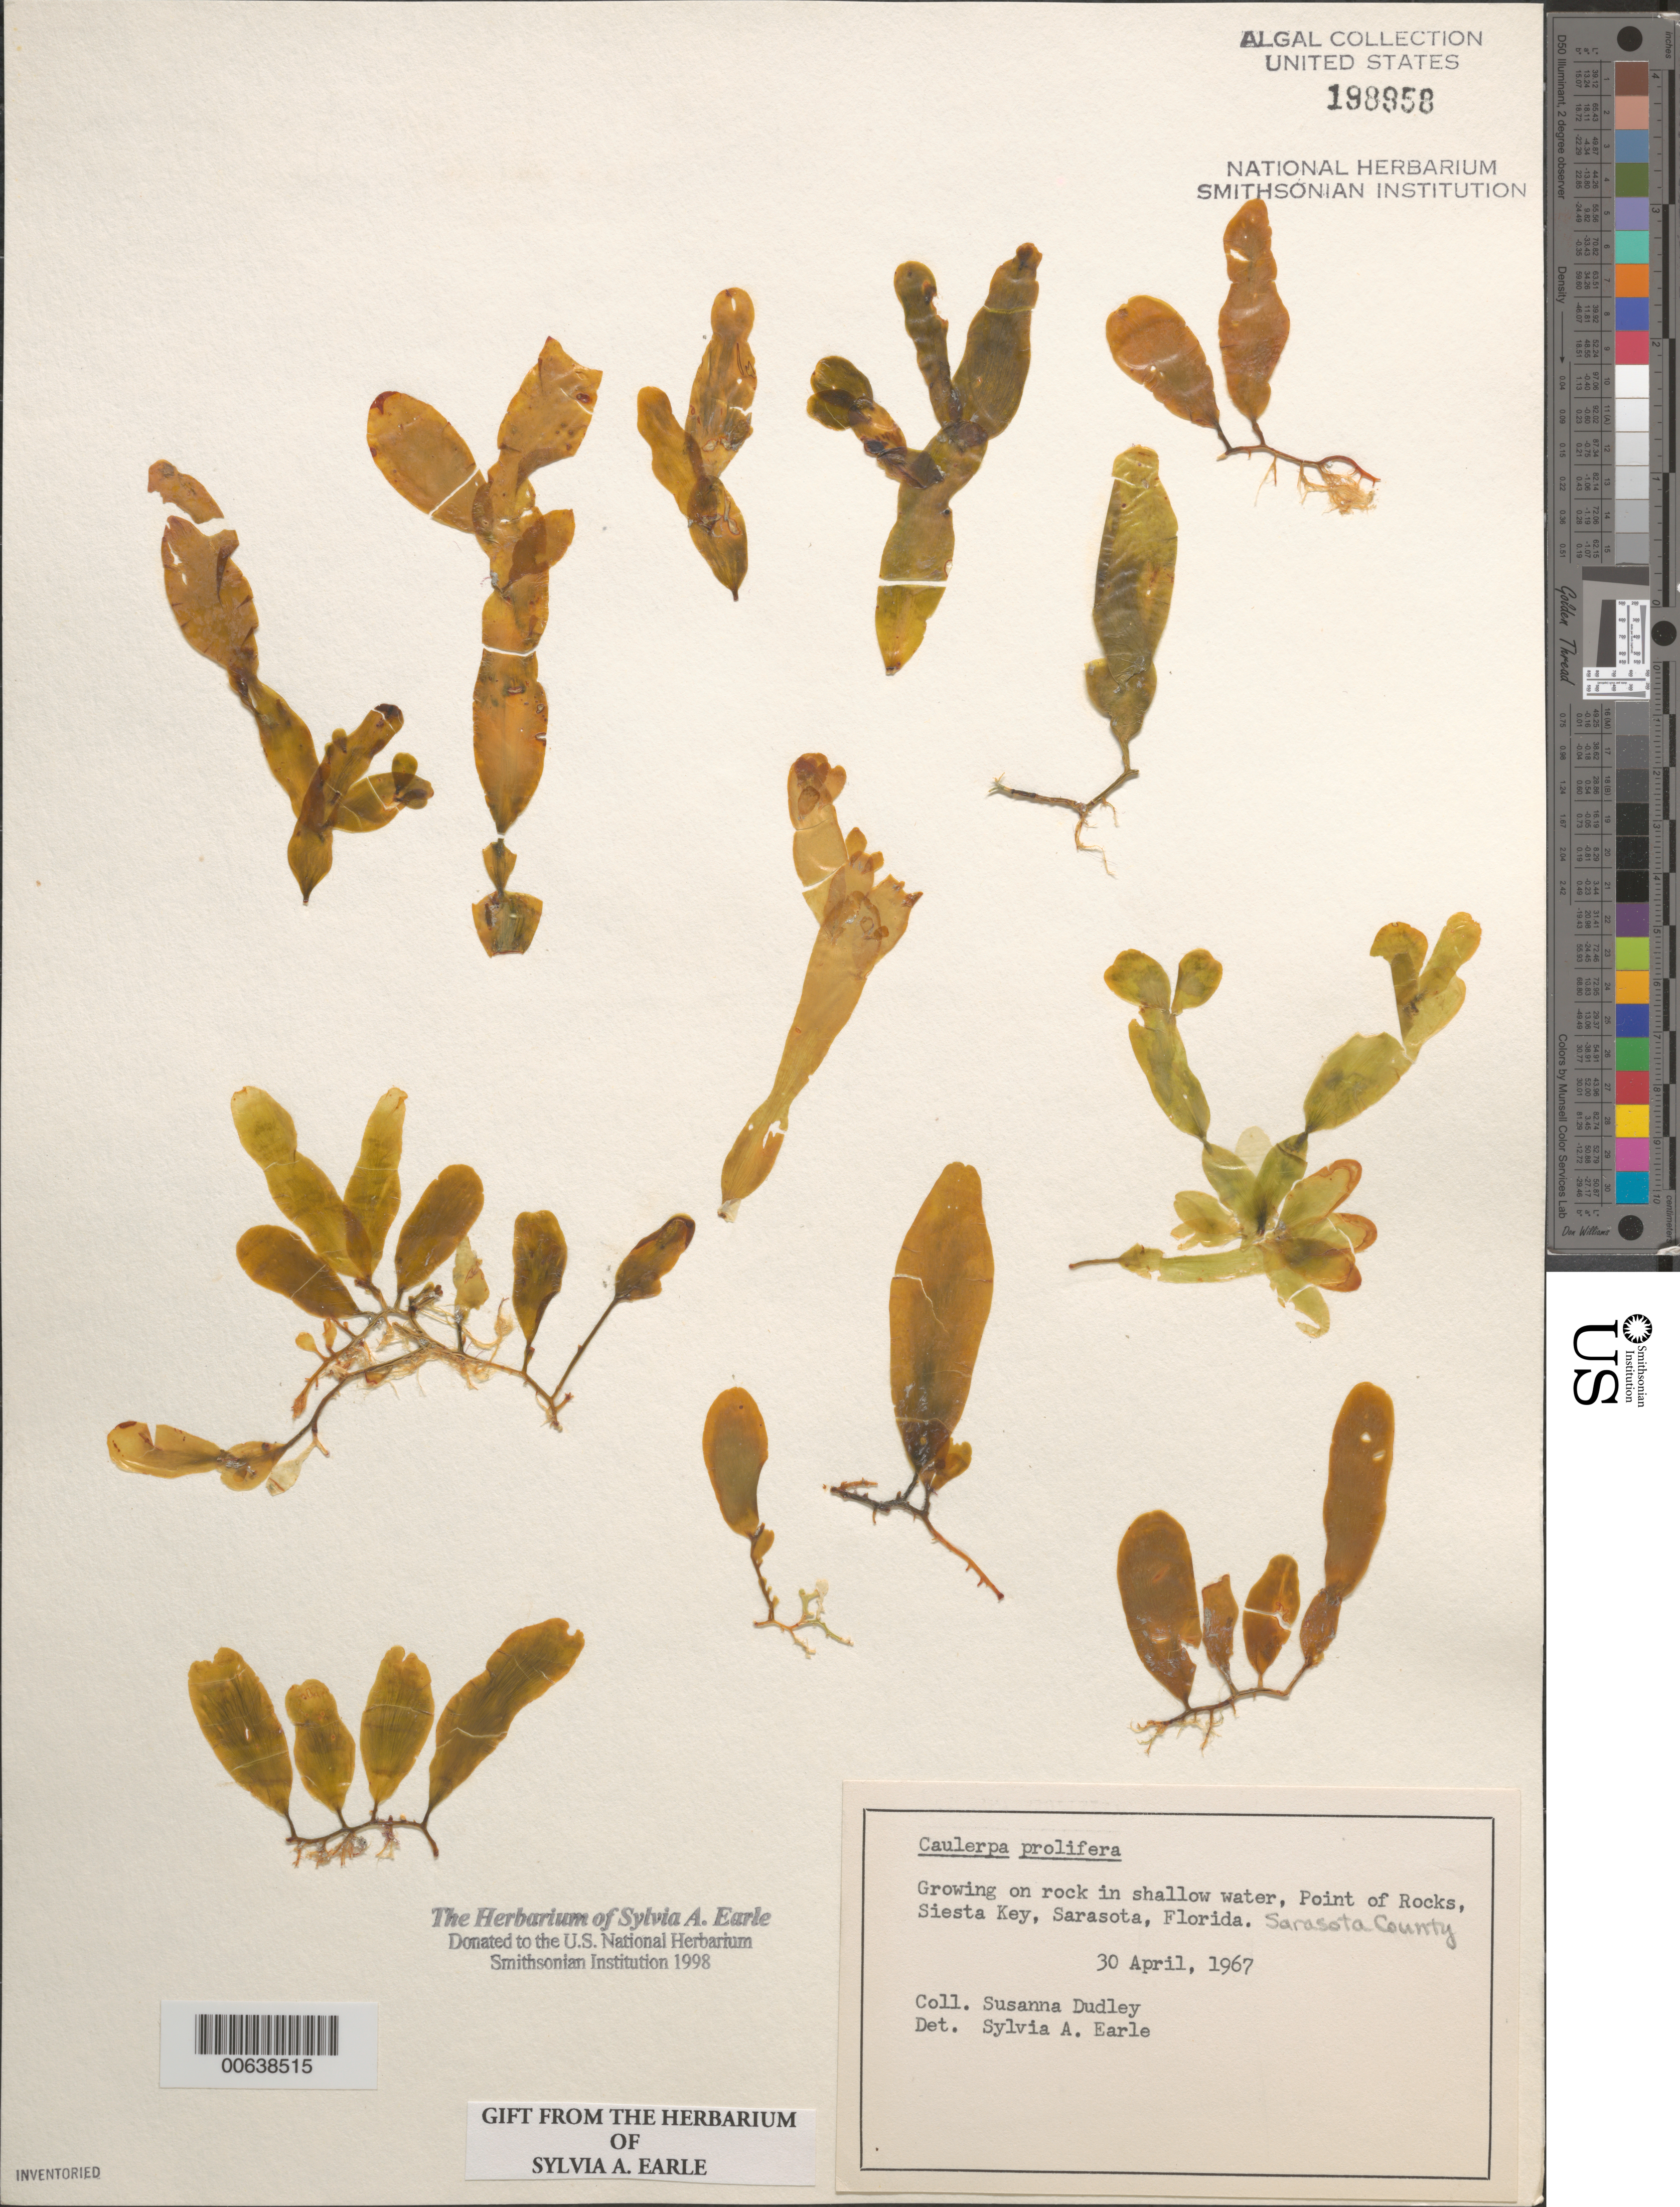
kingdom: Plantae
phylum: Chlorophyta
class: Ulvophyceae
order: Bryopsidales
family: Caulerpaceae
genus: Caulerpa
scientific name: Caulerpa prolifera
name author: (Forssk.) J.V.Lamouroux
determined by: Earle, S. A.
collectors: S. Dudley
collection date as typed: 30 Apr 1967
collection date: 1967-04-30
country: United States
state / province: Florida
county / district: Sarasota County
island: Siesta Key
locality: Point of Rocks, Sarasota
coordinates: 27 14.6'N, 82 32.1'W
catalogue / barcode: US 198958